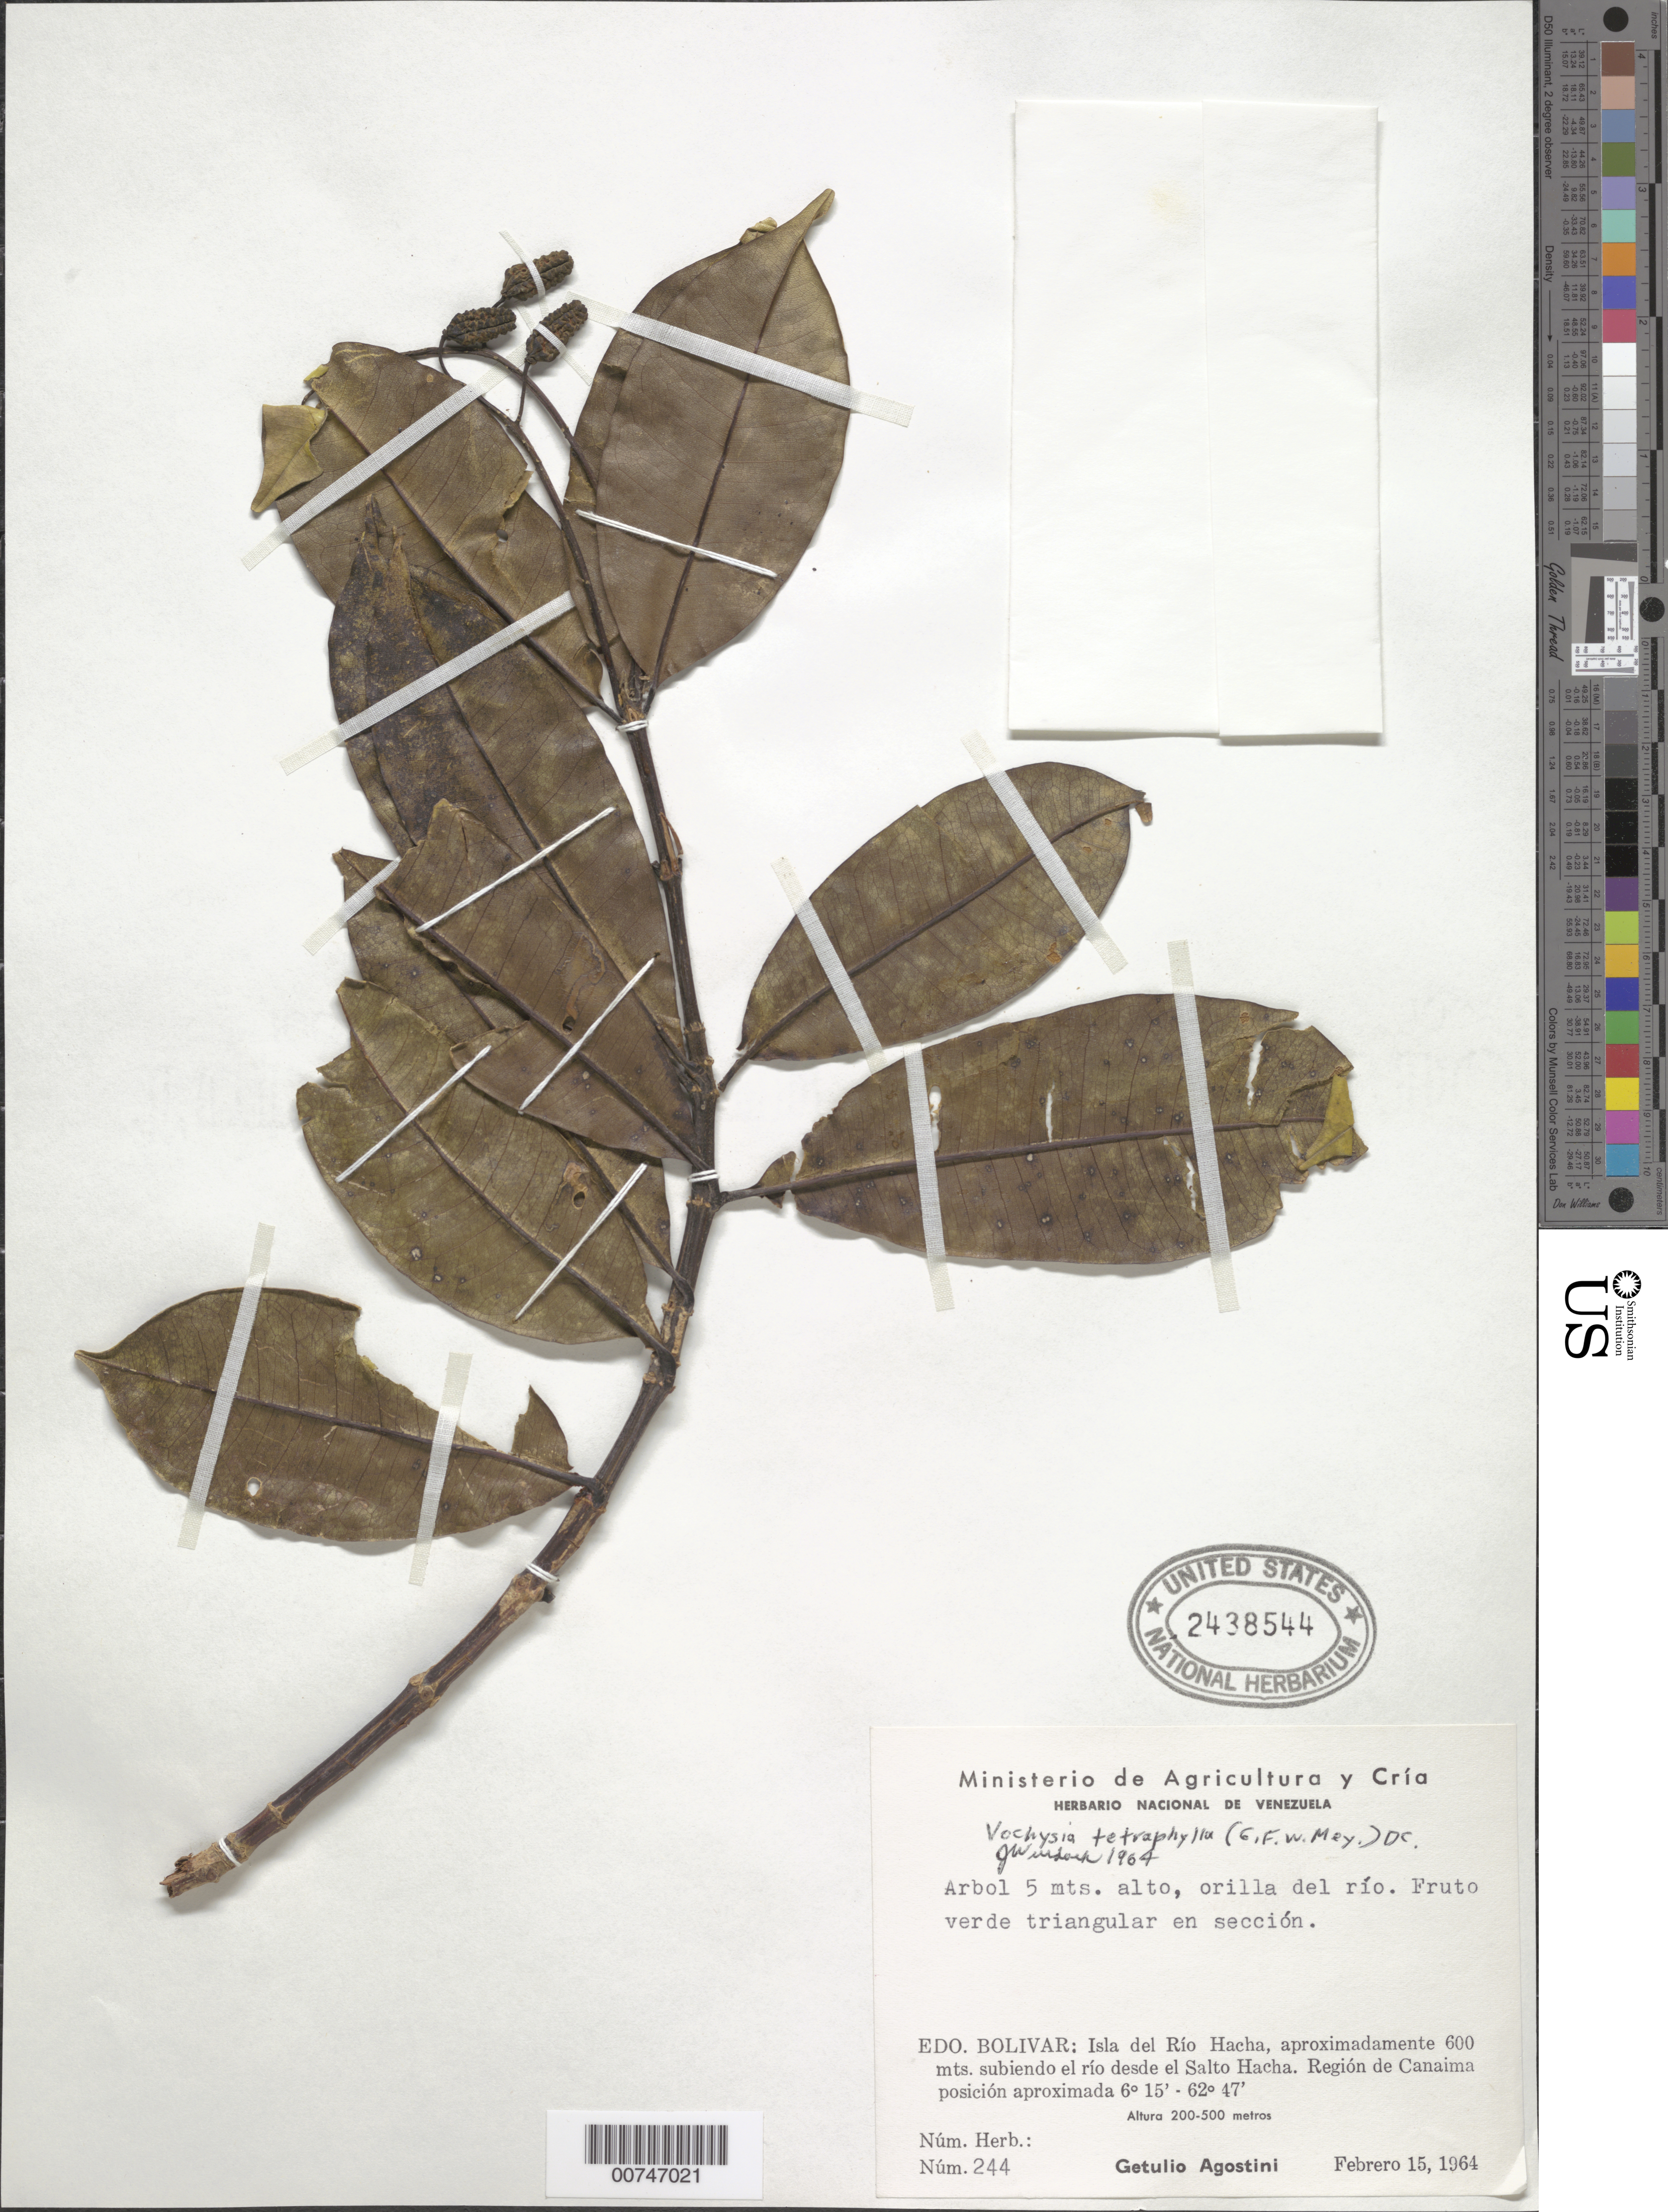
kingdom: Plantae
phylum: Tracheophyta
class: Magnoliopsida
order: Myrtales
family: Vochysiaceae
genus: Vochysia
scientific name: Vochysia tetraphylla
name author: (G. Mey.) DC.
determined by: Wurdack, John J., (US), US (UNITED STATES)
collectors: G. Agostini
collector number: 244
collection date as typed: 15-Feb-64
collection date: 1964-02-15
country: Venezuela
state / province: Bolívar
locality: Isla del Río Hacha, 600 m subiendo el Salto Hacha; región de Canaima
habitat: Along river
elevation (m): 200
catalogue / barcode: US 2438544